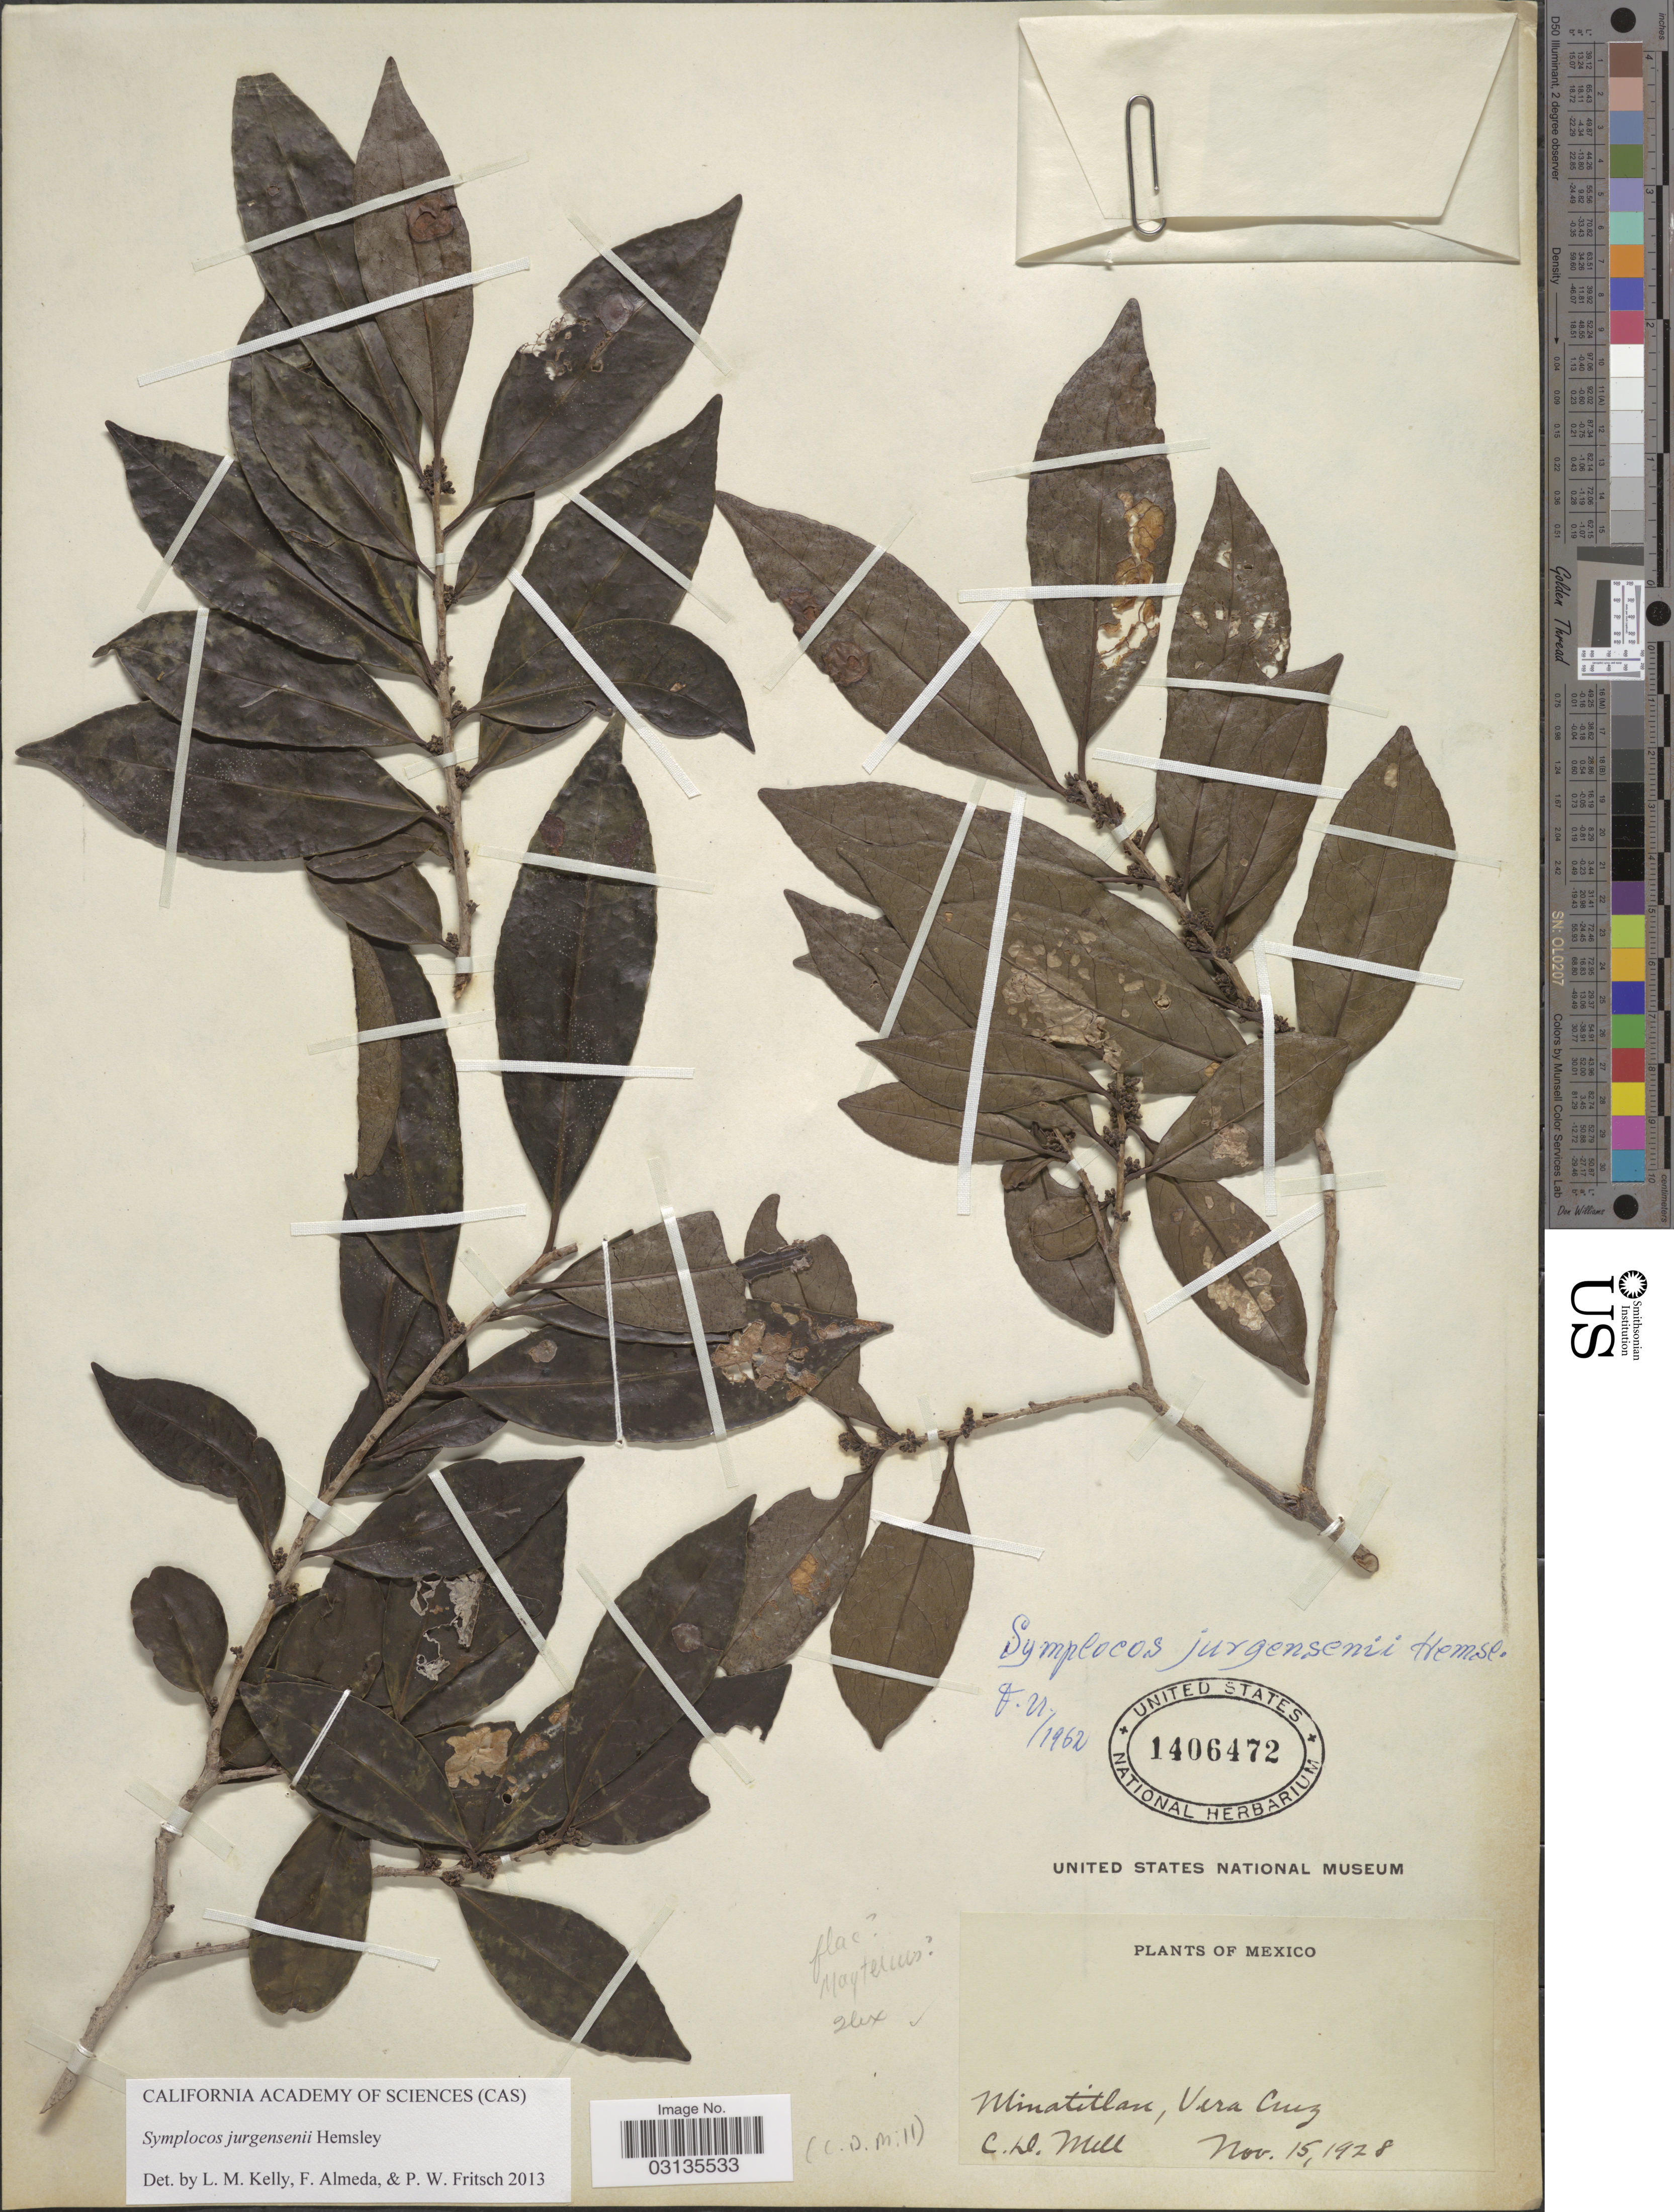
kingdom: Plantae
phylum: Tracheophyta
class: Magnoliopsida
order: Ericales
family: Symplocaceae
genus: Symplocos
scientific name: Symplocos jurgensenii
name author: Hemsl.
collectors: C. D. Mell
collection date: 1928-11-15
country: Mexico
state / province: Veracruz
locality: Minatitlan, Vera Cruz.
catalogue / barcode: US 1406472